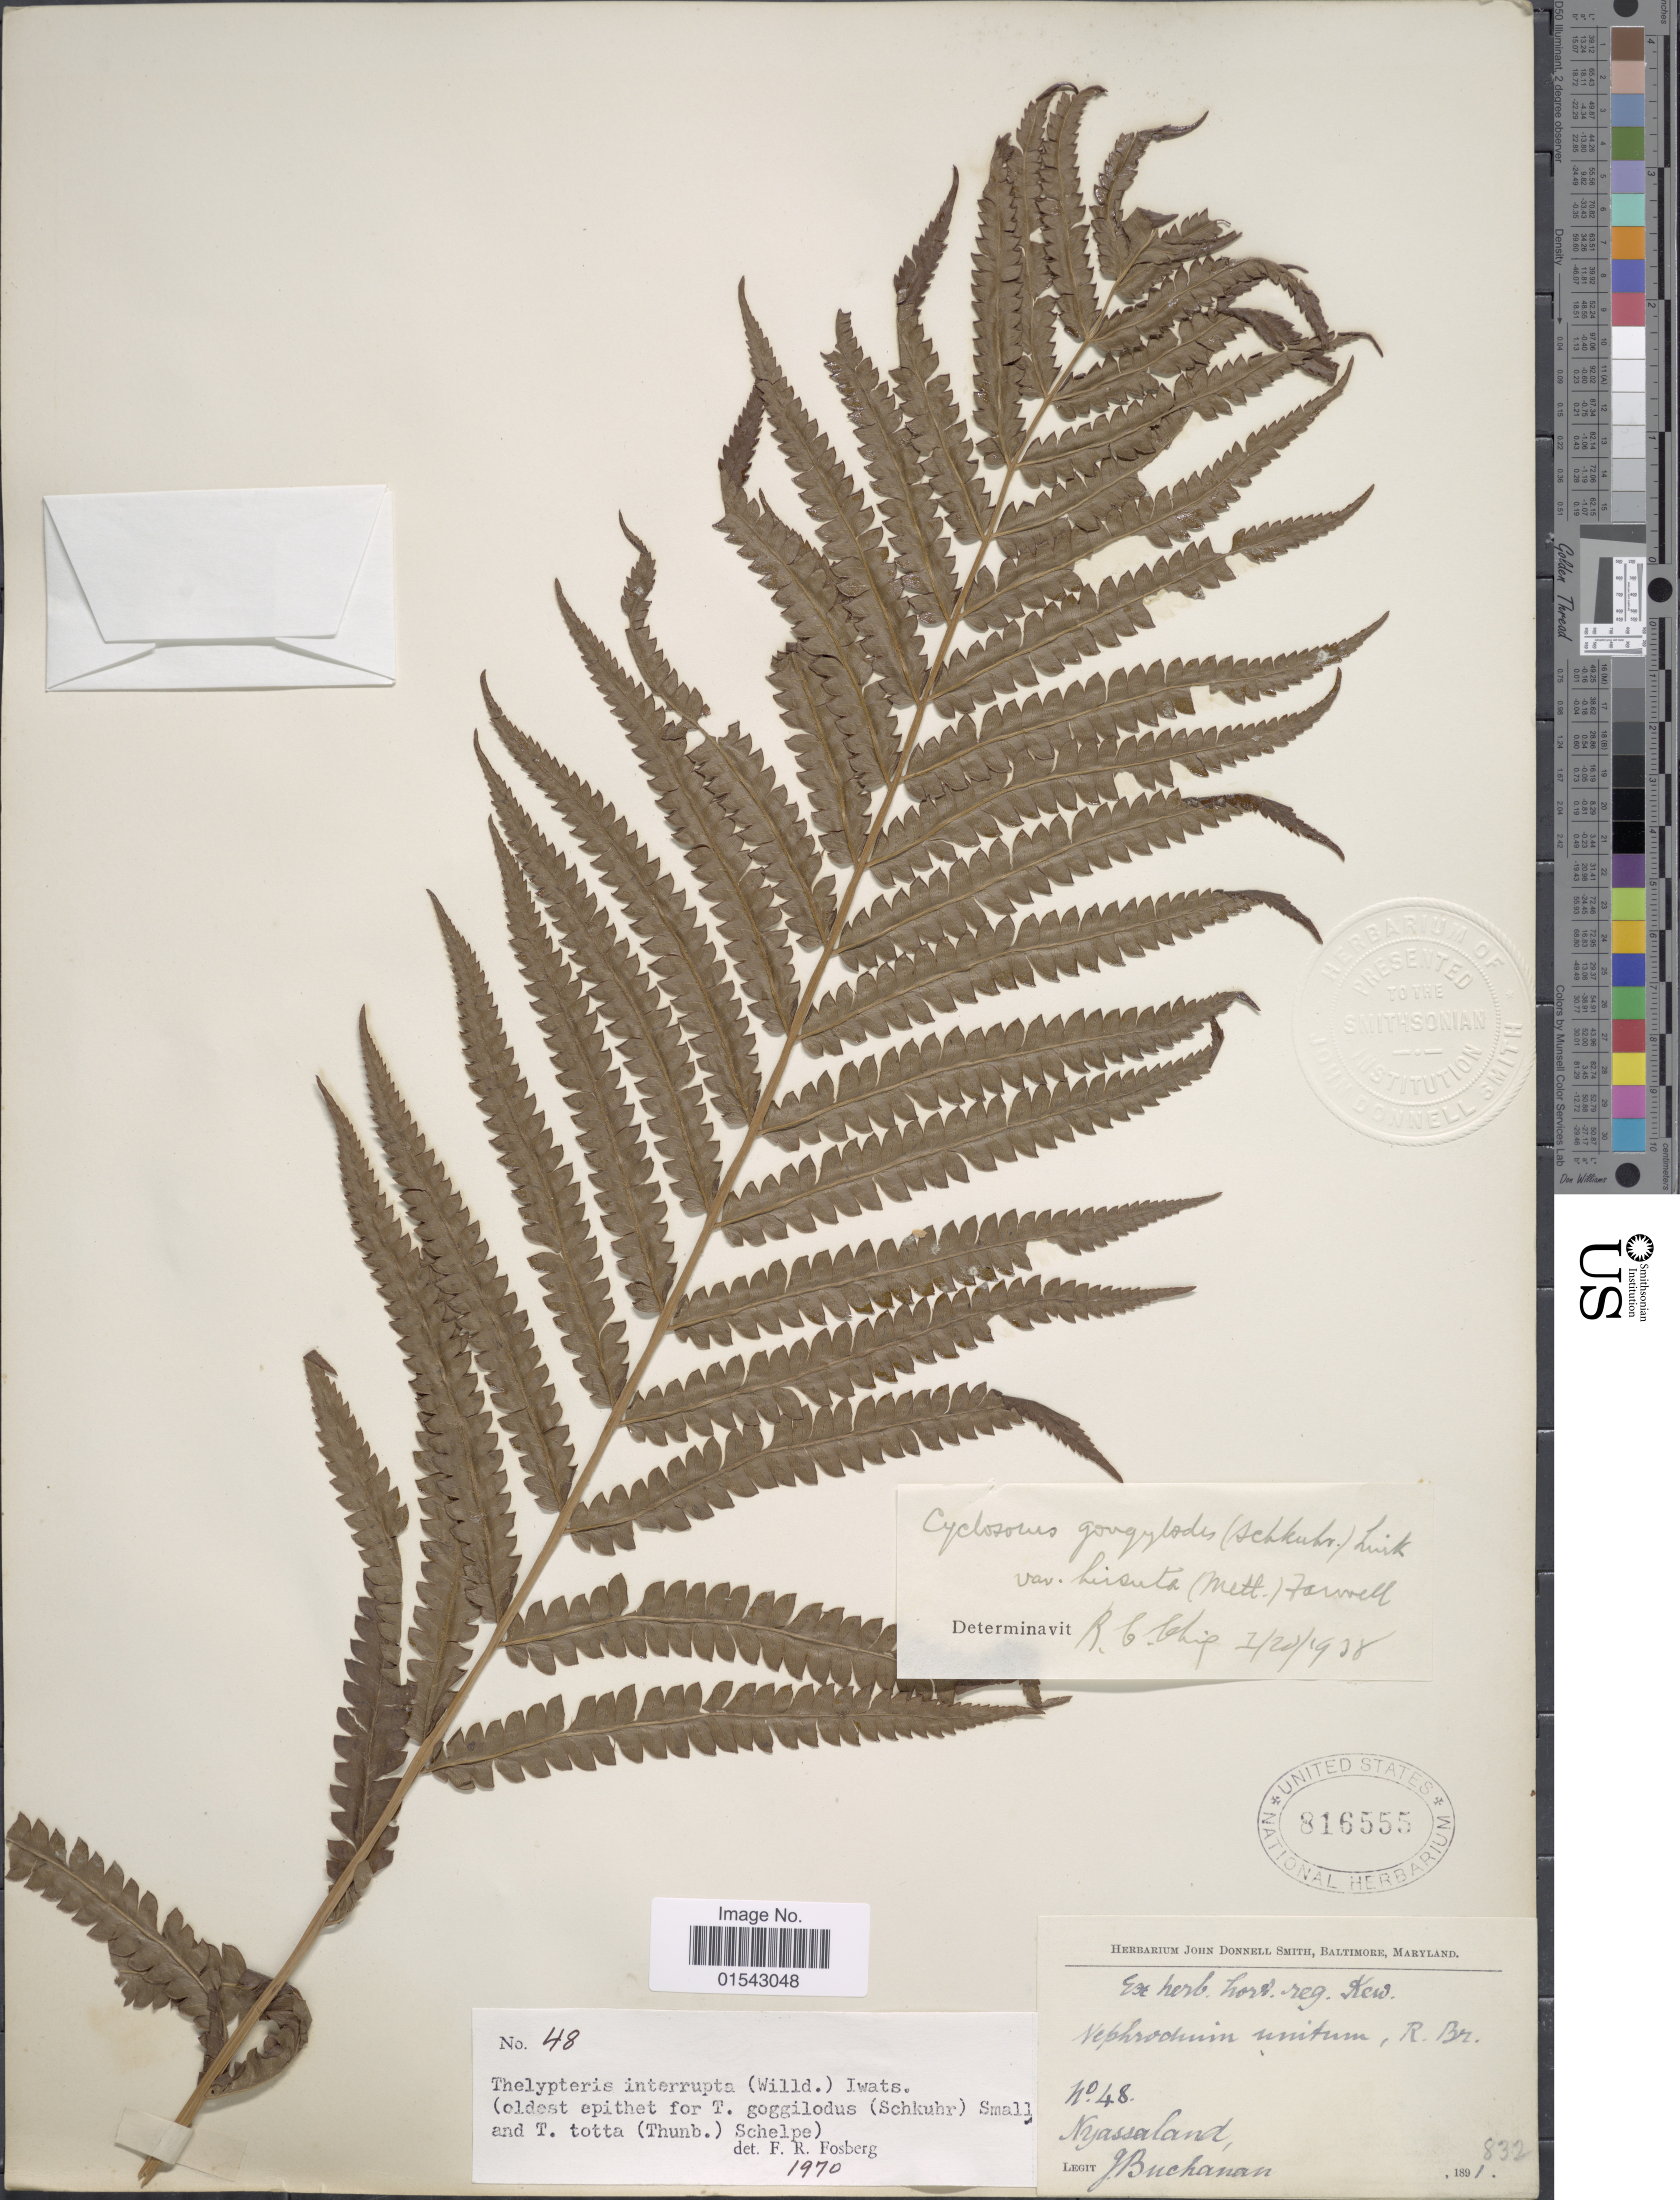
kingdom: Plantae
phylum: Tracheophyta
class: Polypodiopsida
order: Polypodiales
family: Thelypteridaceae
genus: Cyclosorus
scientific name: Cyclosorus interruptus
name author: (Willd.) H. Itô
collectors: J. Buchanan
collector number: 48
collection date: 1891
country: Malawi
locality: Nyassaland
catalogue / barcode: US 816555